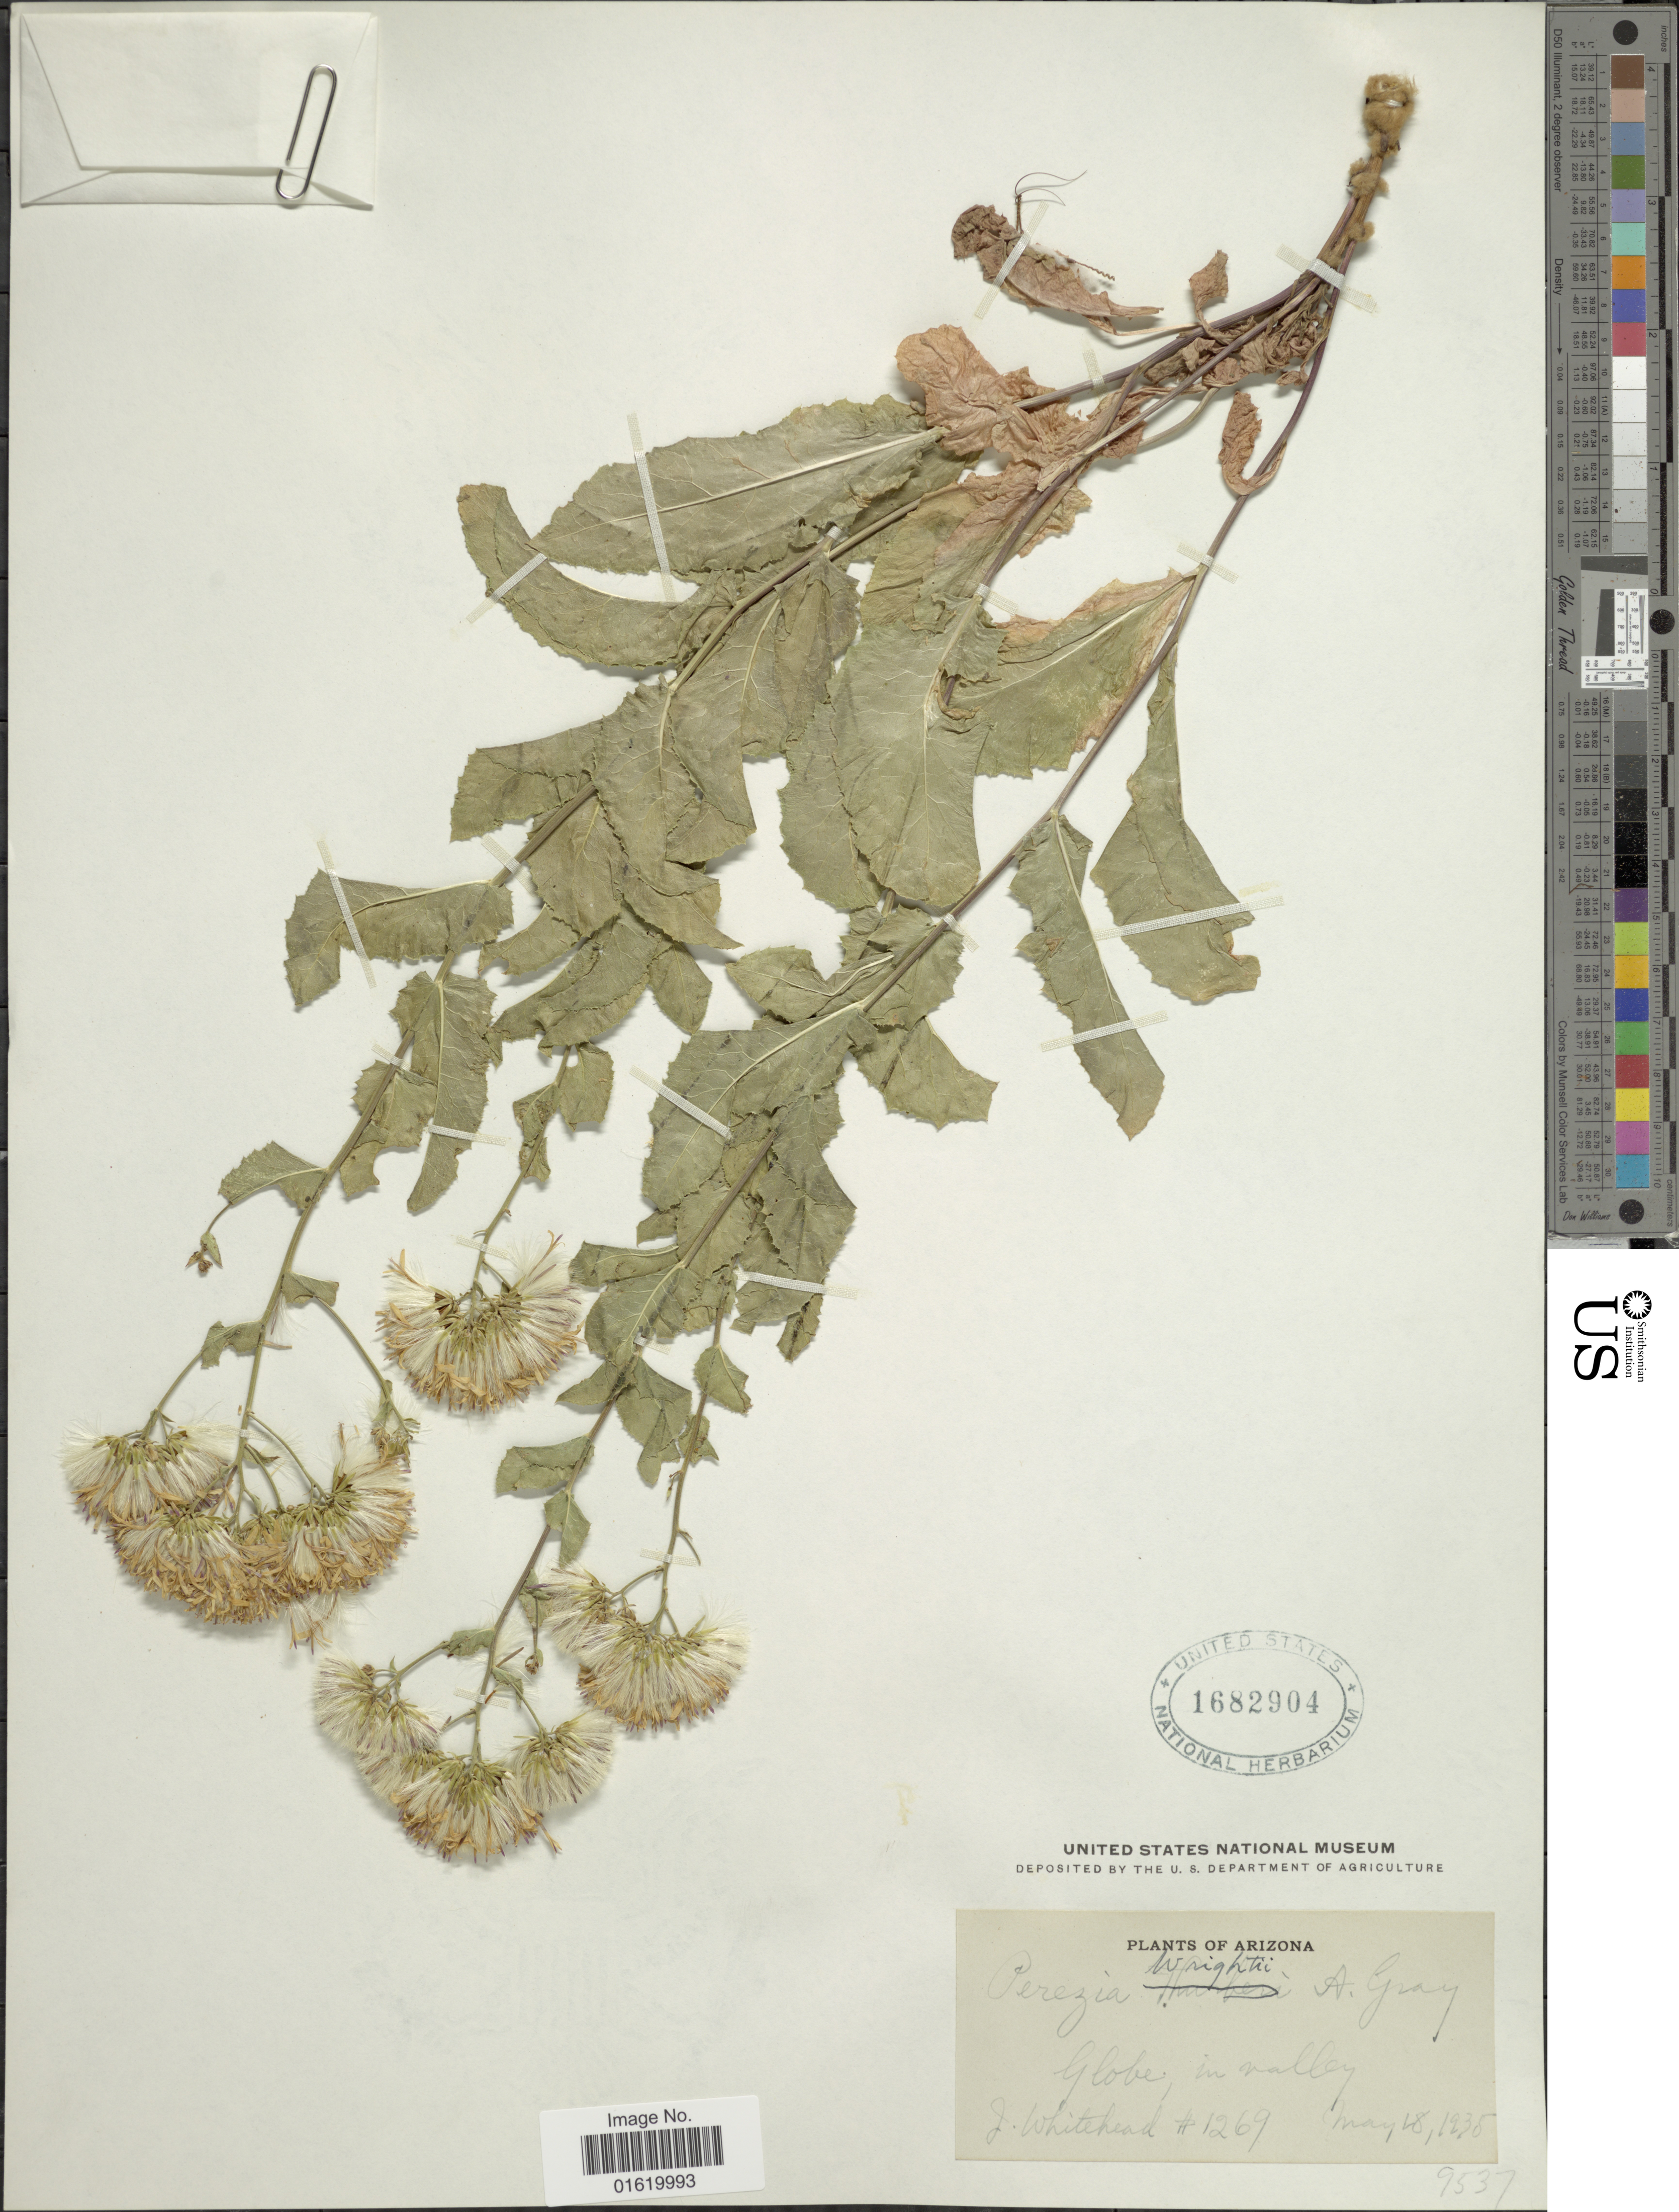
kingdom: Plantae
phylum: Tracheophyta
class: Magnoliopsida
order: Asterales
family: Asteraceae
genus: Acourtia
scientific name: Acourtia wrightii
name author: (A. Gray) Reveal & R.M. King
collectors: J. Whitehead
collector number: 1269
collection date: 1935-05-18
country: United States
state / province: Arizona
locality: Globe in valley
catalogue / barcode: US 1682904